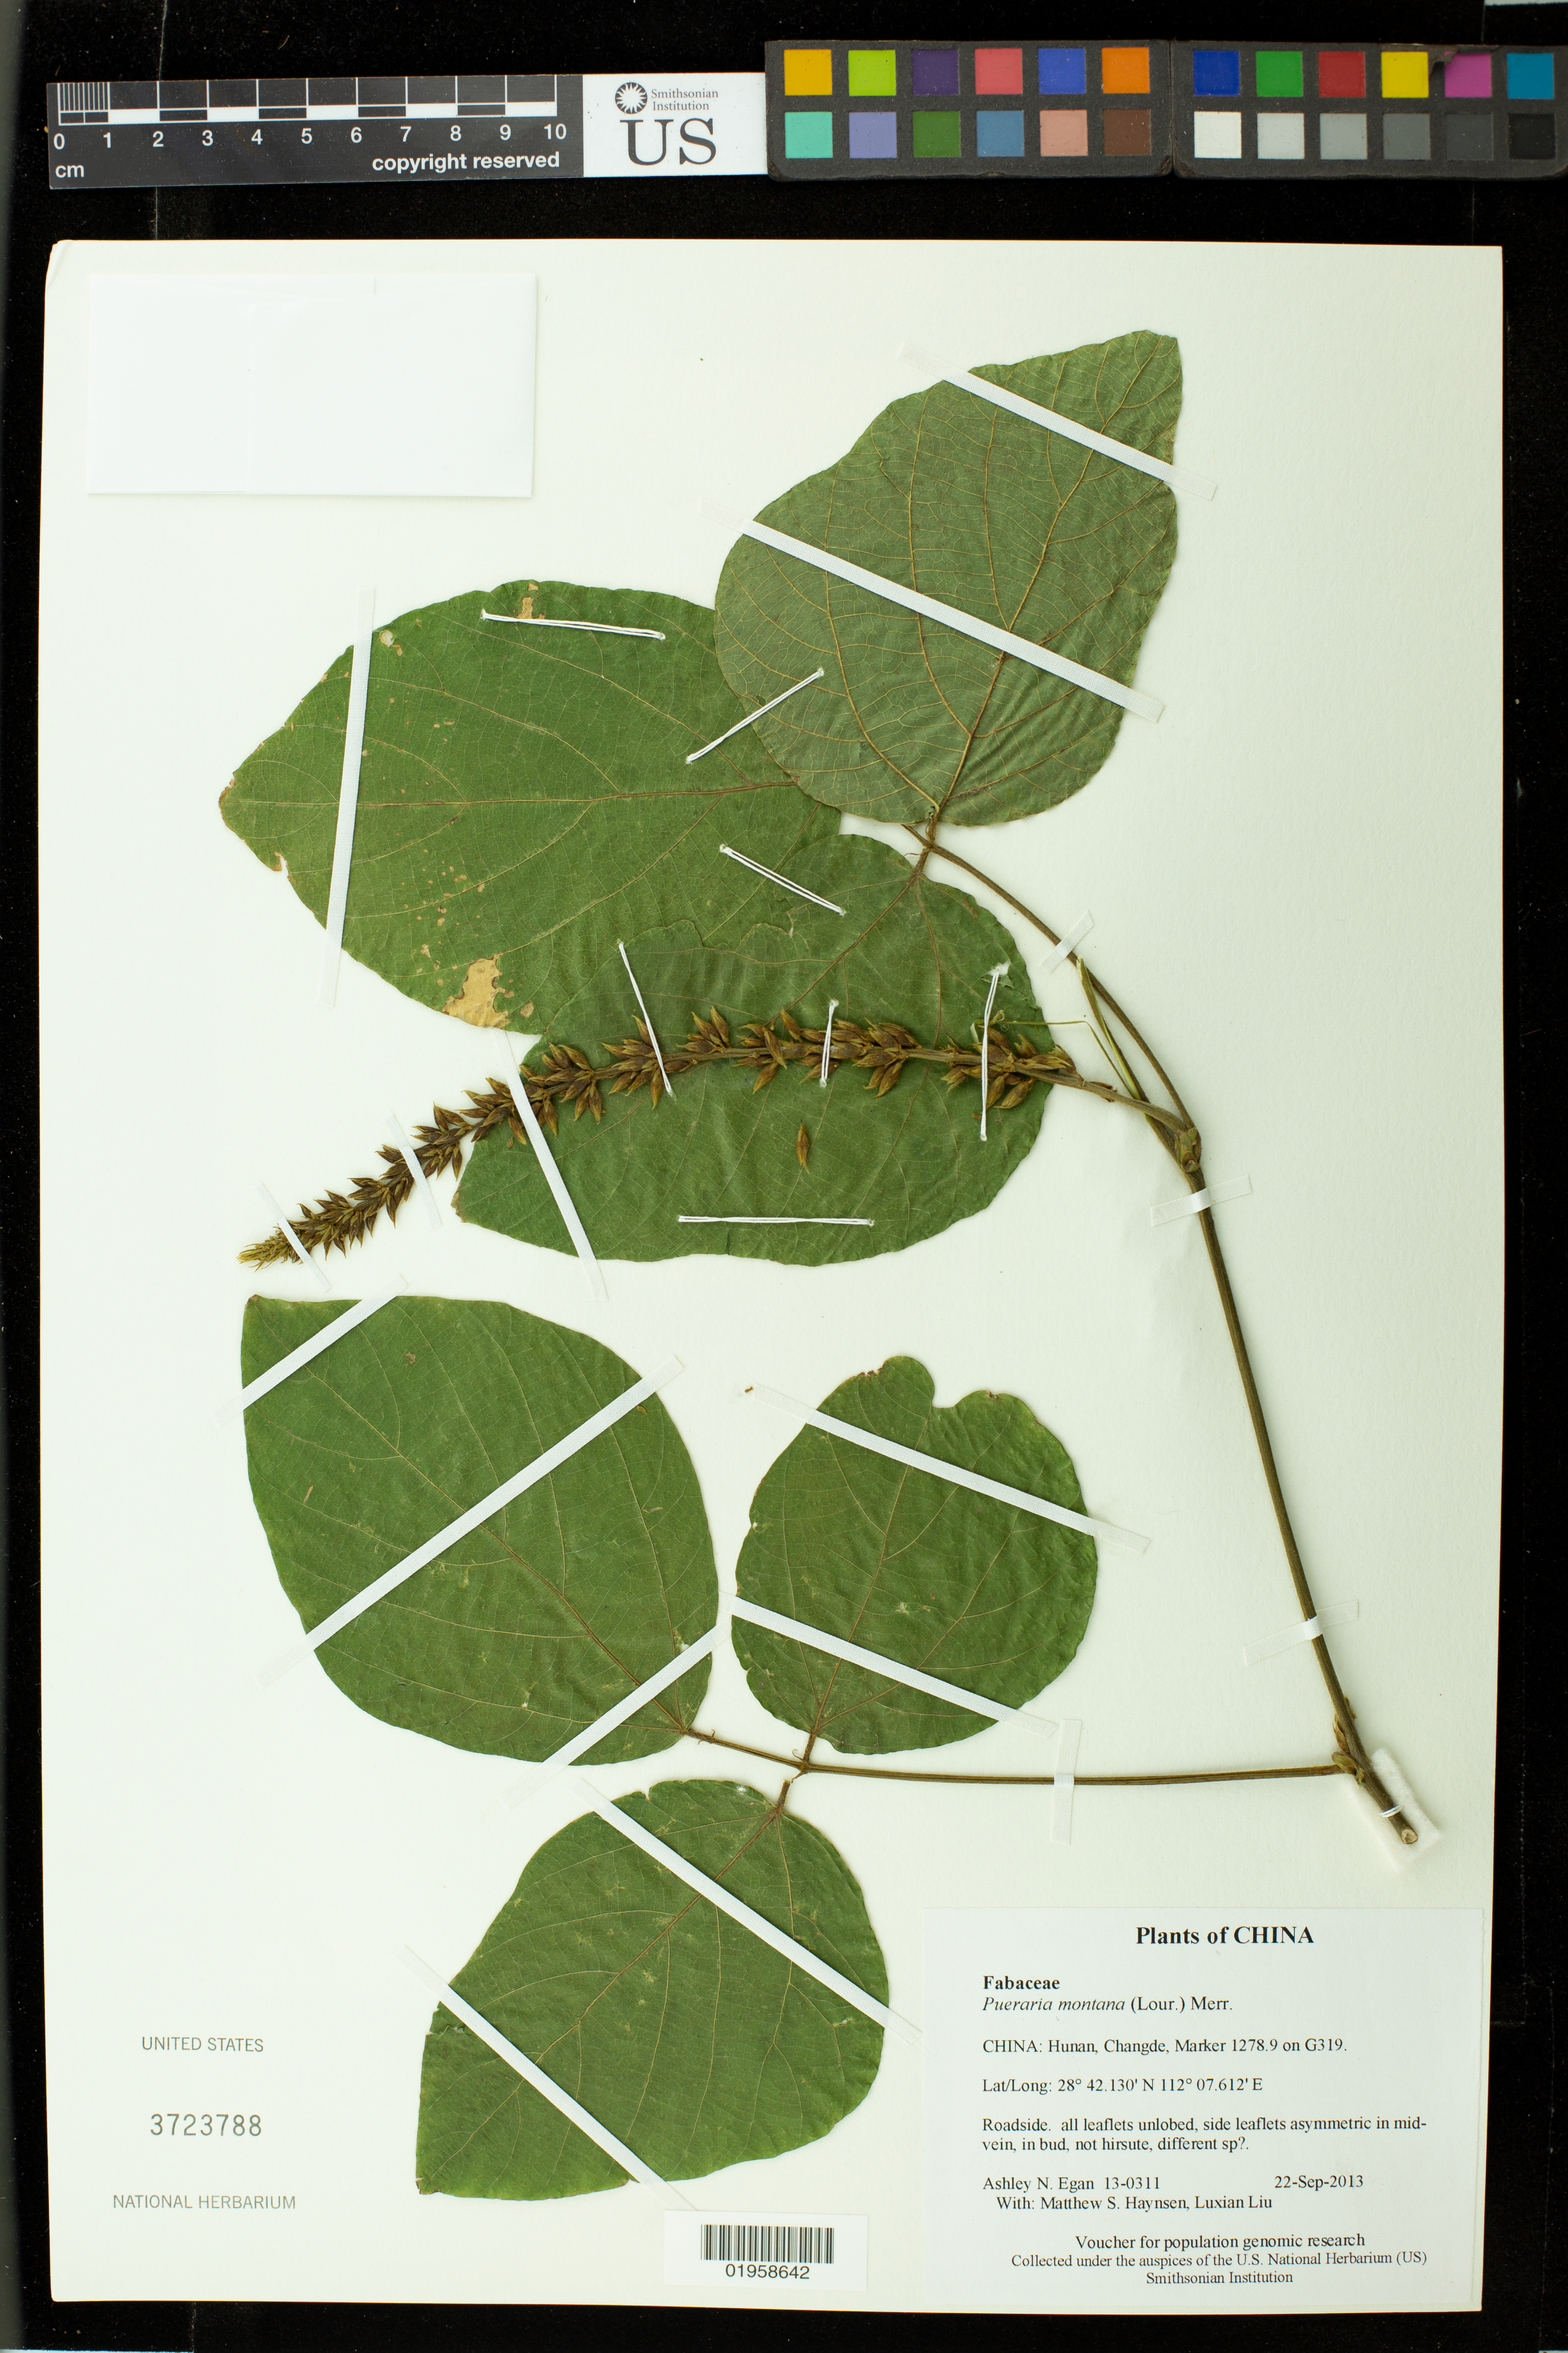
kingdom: Plantae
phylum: Tracheophyta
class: Magnoliopsida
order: Fabales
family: Fabaceae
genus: Pueraria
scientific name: Pueraria montana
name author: (Lour.) Merr.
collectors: A. N. Egan, M. Hansen & L. Liu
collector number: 13-0311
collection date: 2013-09-22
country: China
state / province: Hunan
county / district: Changde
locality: Marker 1278.9 on G319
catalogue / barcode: US 3723788